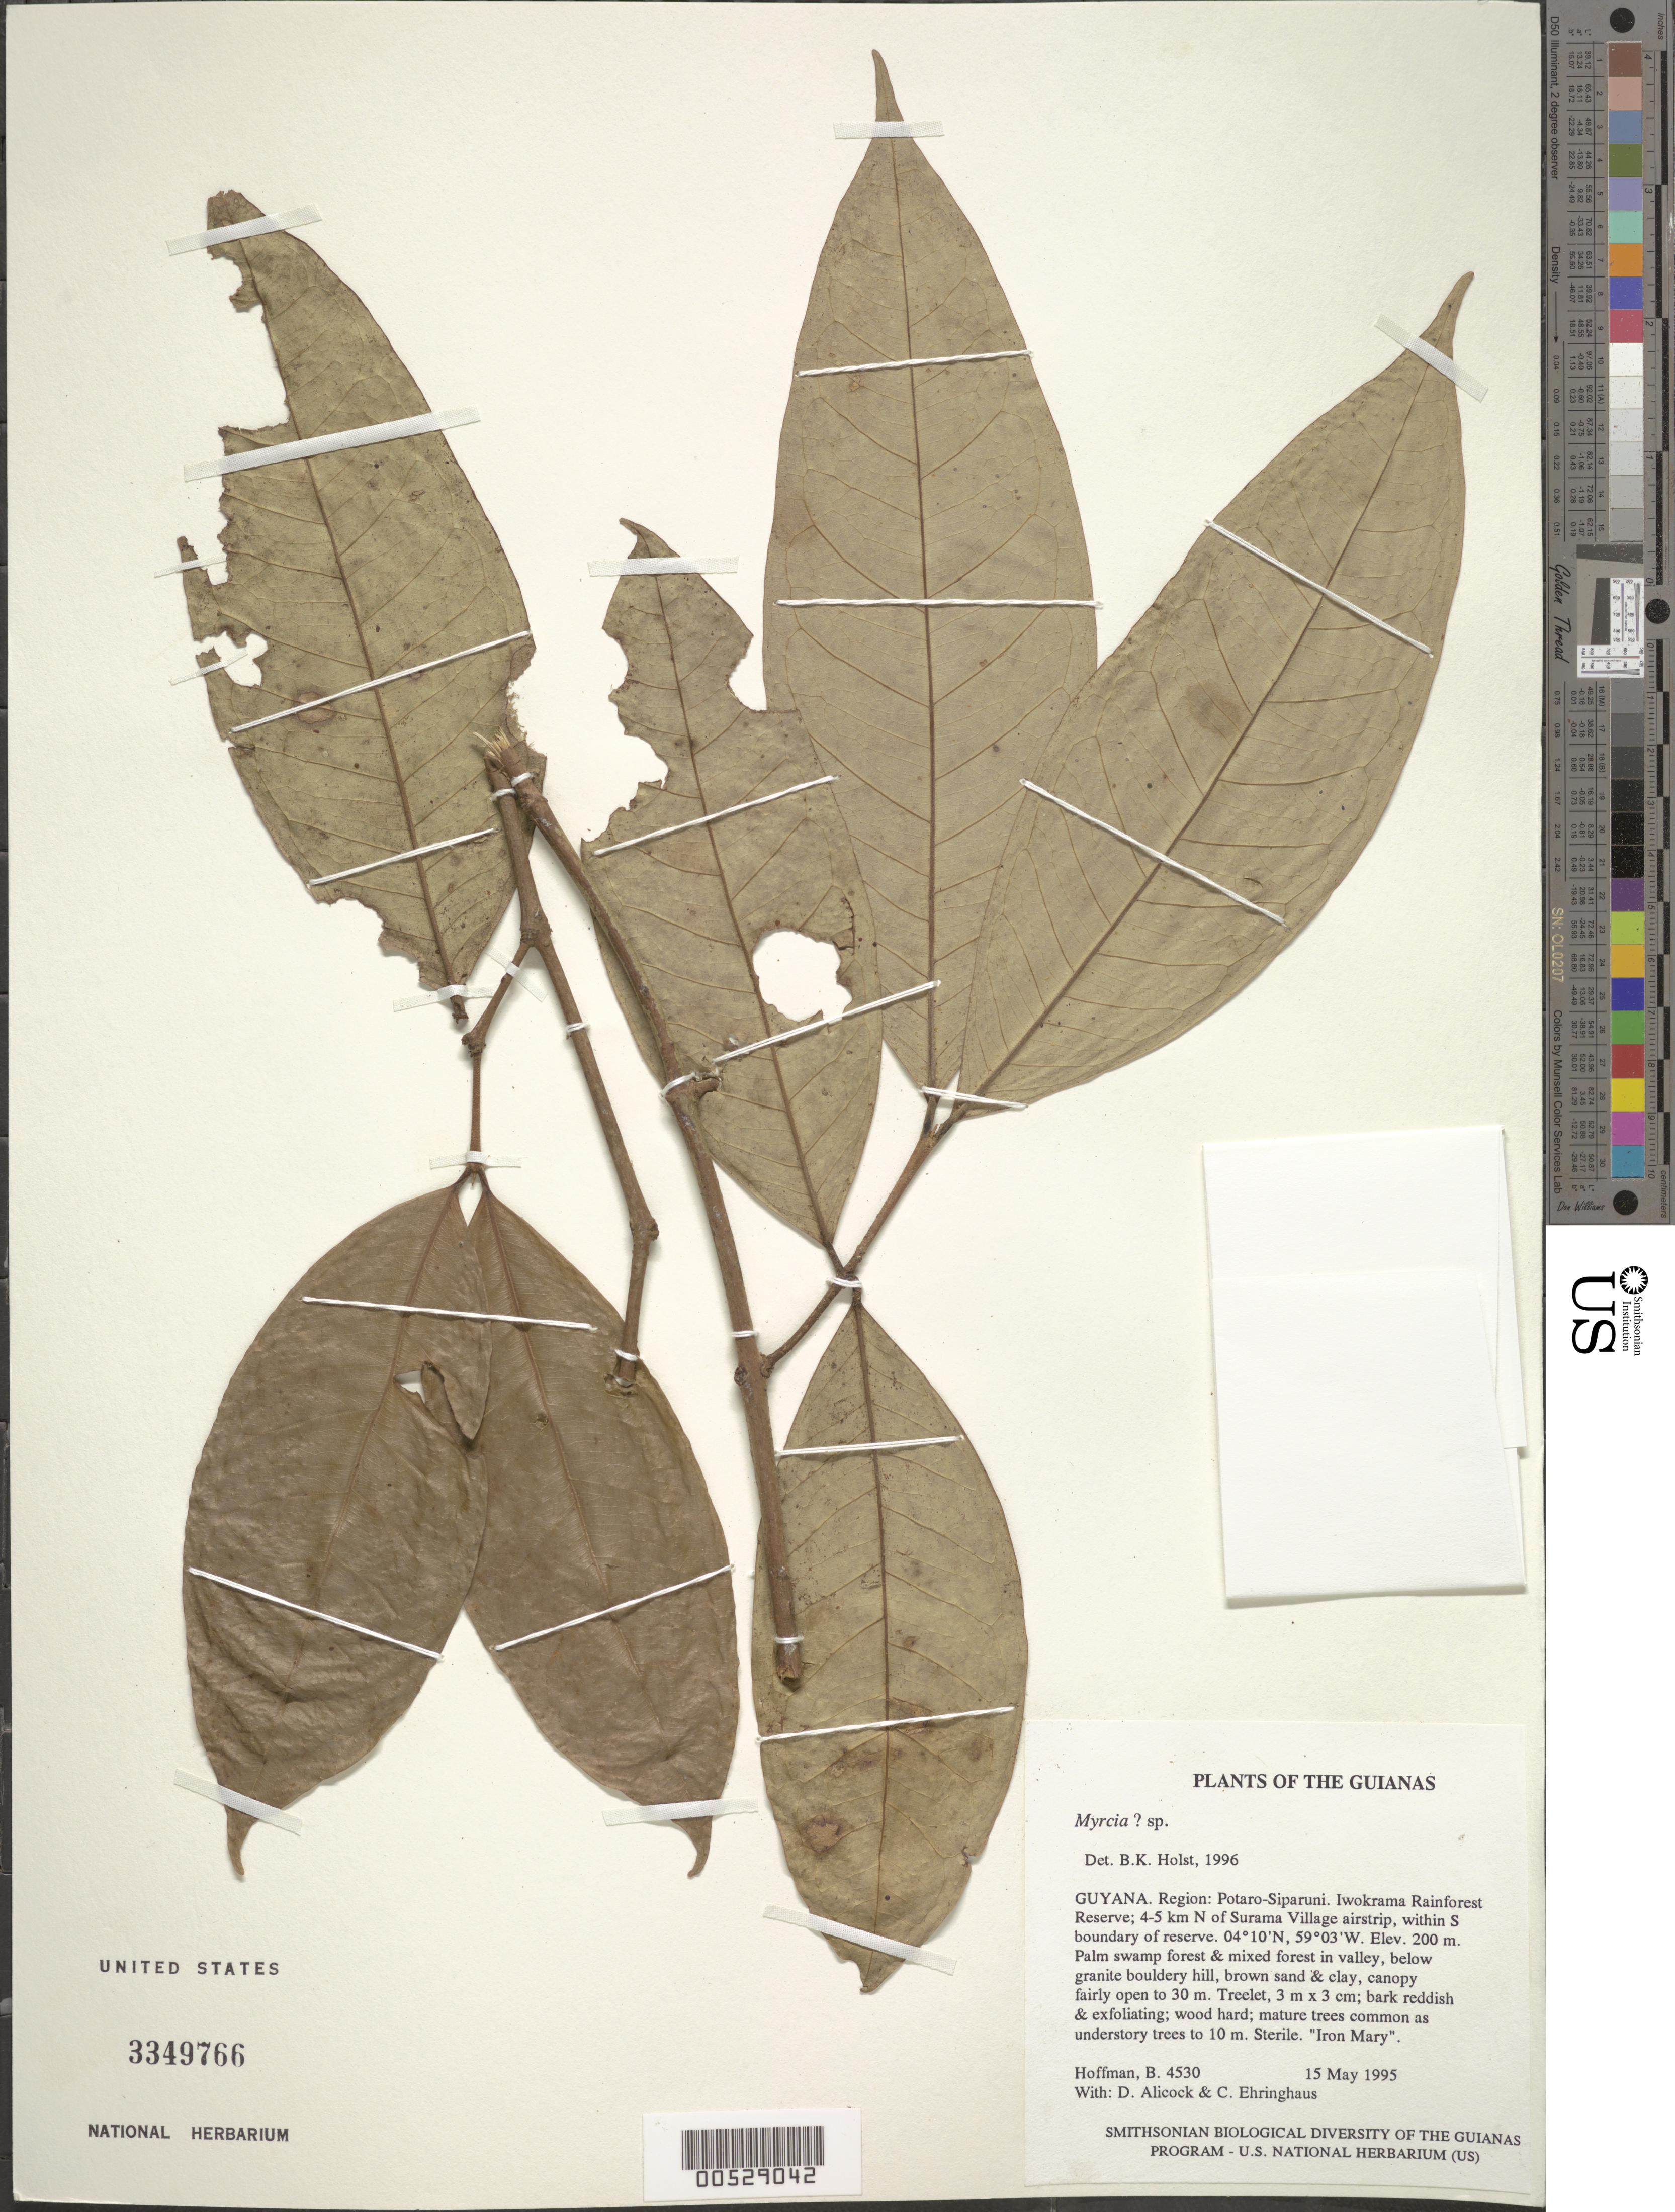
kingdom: Plantae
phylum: Tracheophyta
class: Magnoliopsida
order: Myrtales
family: Myrtaceae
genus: Myrcia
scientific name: Myrcia sp.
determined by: Holst, Bruce K.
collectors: B. Hoffman, D. Allicock & C. Ehringhaus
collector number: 4530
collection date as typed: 15 May 1995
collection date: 1995-05-15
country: Guyana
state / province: Potaro-Siparuni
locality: Iwokrama Rainforest Reserve; 4-5 km N of Surama village airstrip, within S boundary of reserve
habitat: Palm swamp forest & mixed forest in valley, below granite bouldery hill, brown sand & clay, canopy fairly open to 30 m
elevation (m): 200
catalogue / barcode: US 3349766